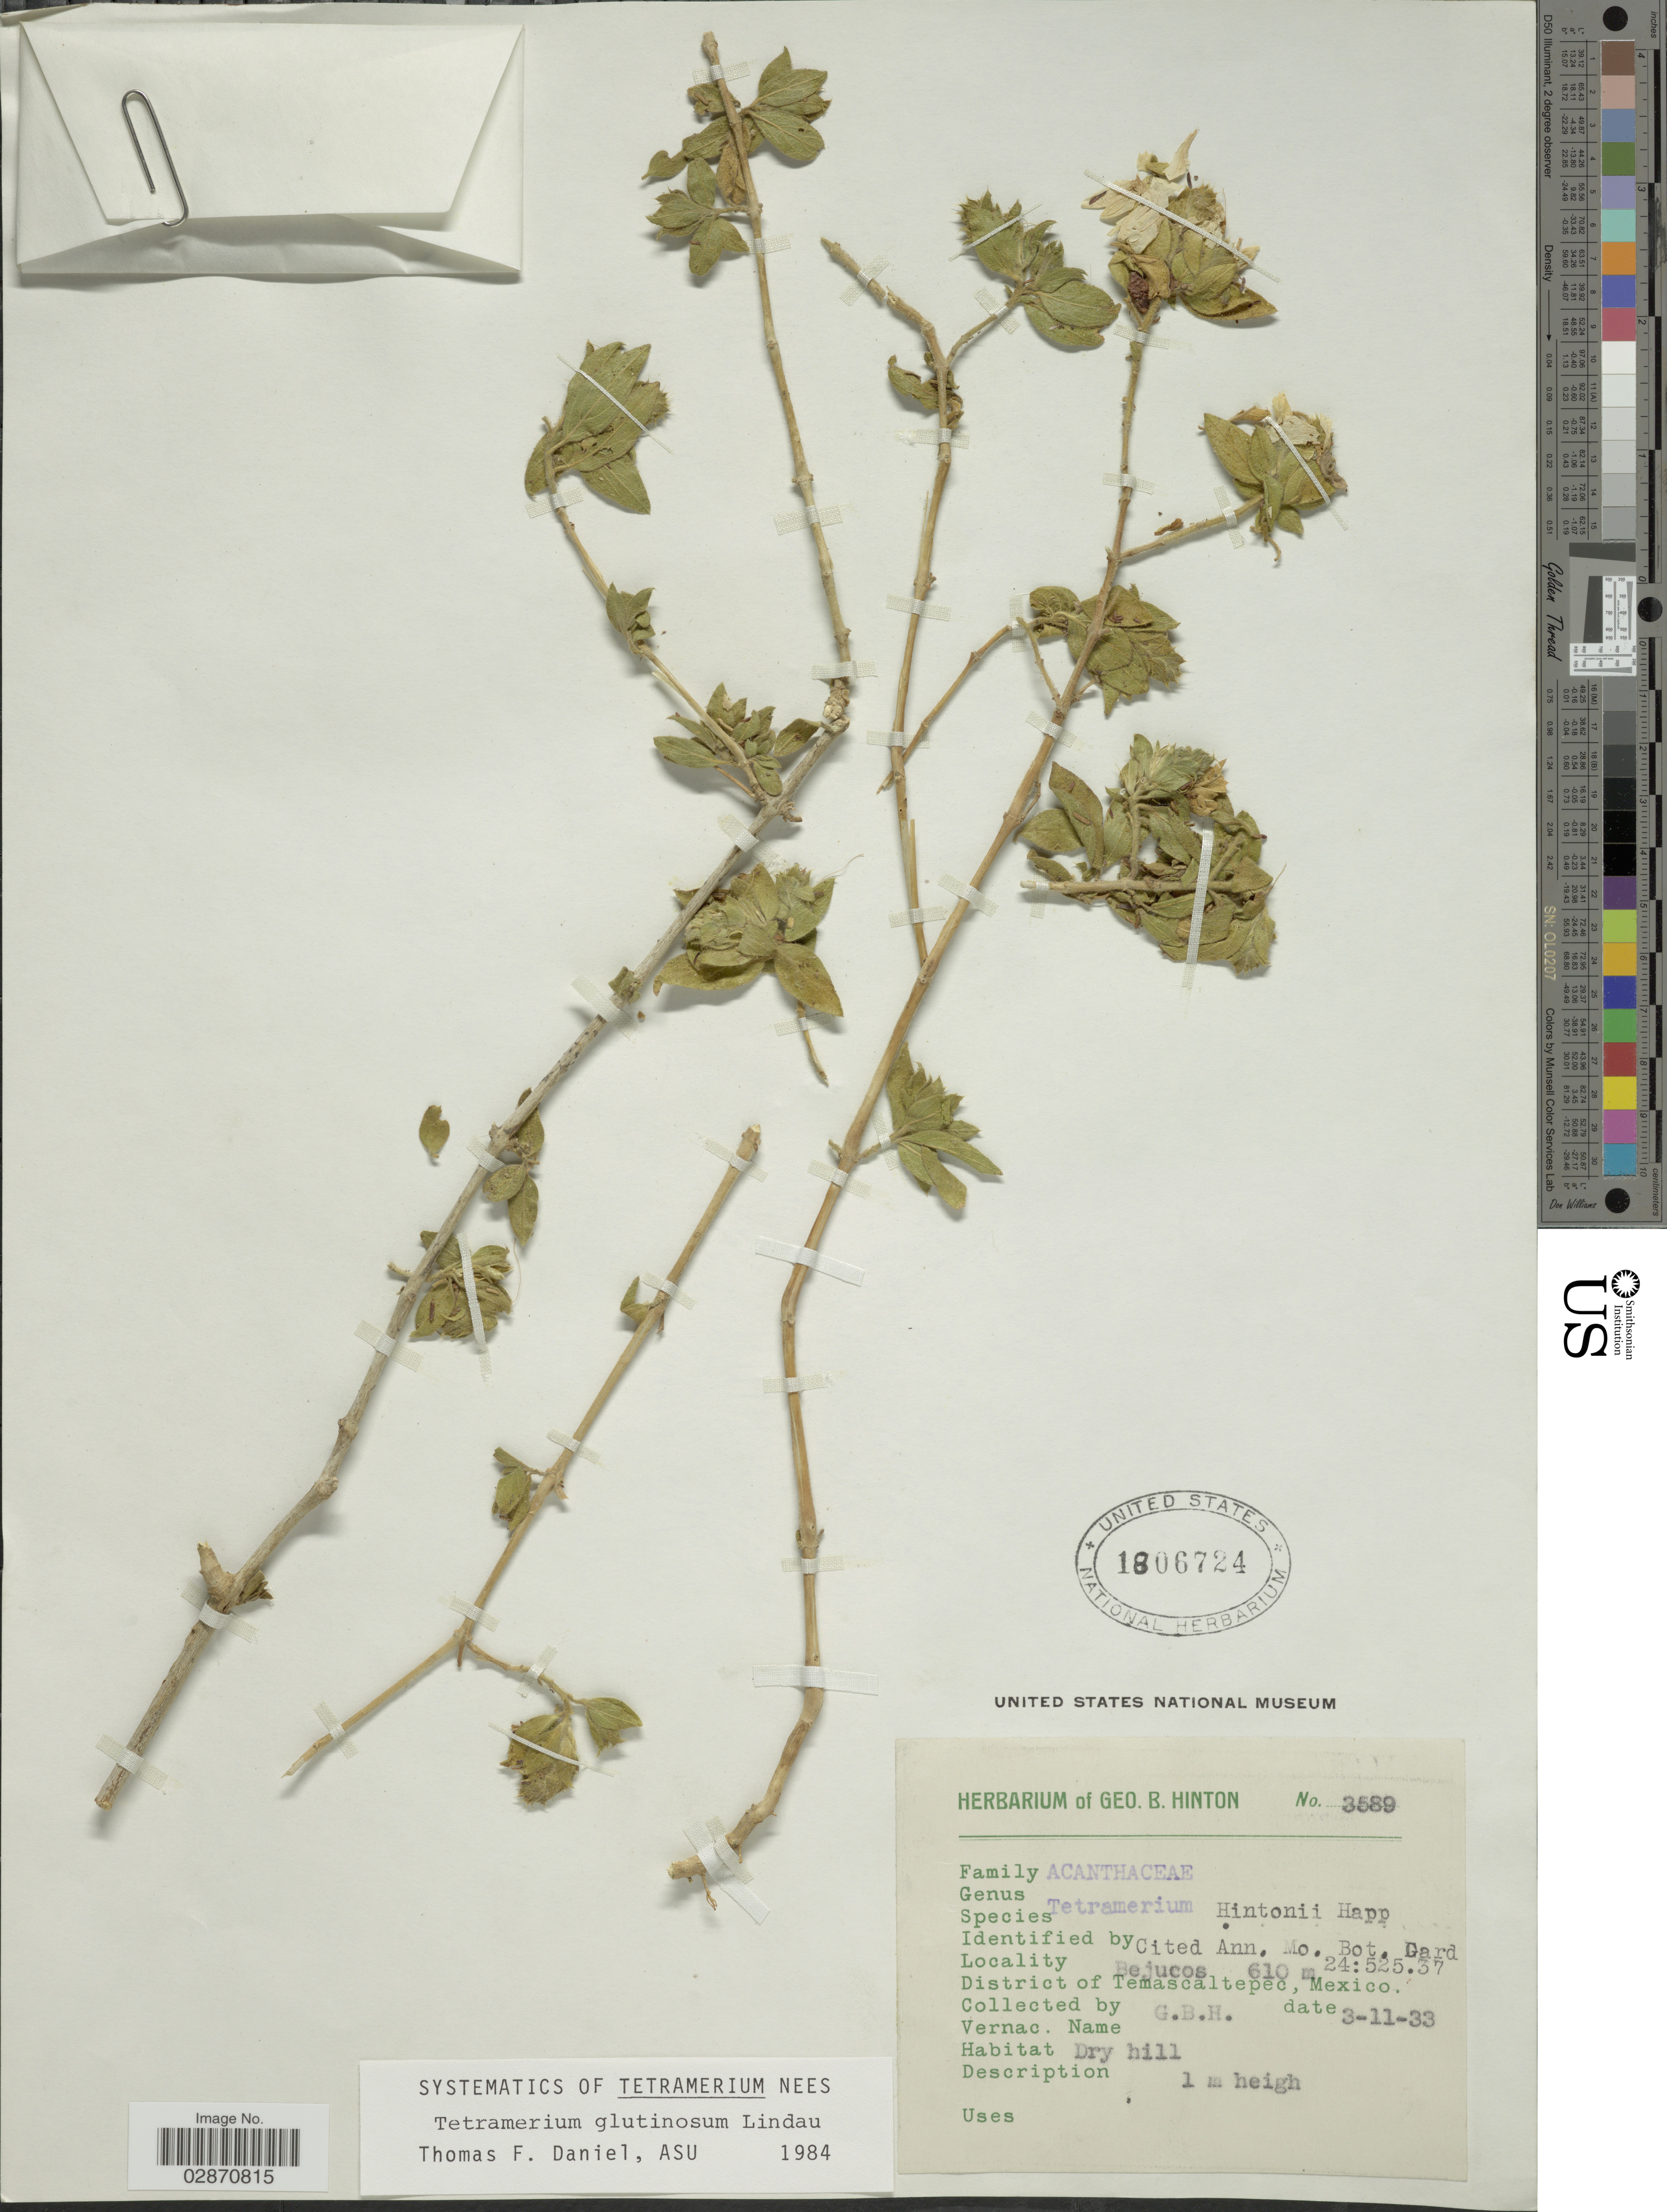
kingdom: Plantae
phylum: Tracheophyta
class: Magnoliopsida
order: Lamiales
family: Acanthaceae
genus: Tetramerium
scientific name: Tetramerium glutinosum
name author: Lindau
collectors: G. B. Hinton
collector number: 3589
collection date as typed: Transcribed d/m/y: 3/11/33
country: Mexico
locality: Bejucos. District of Temascaltepec.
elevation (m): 610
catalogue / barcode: US 1806724